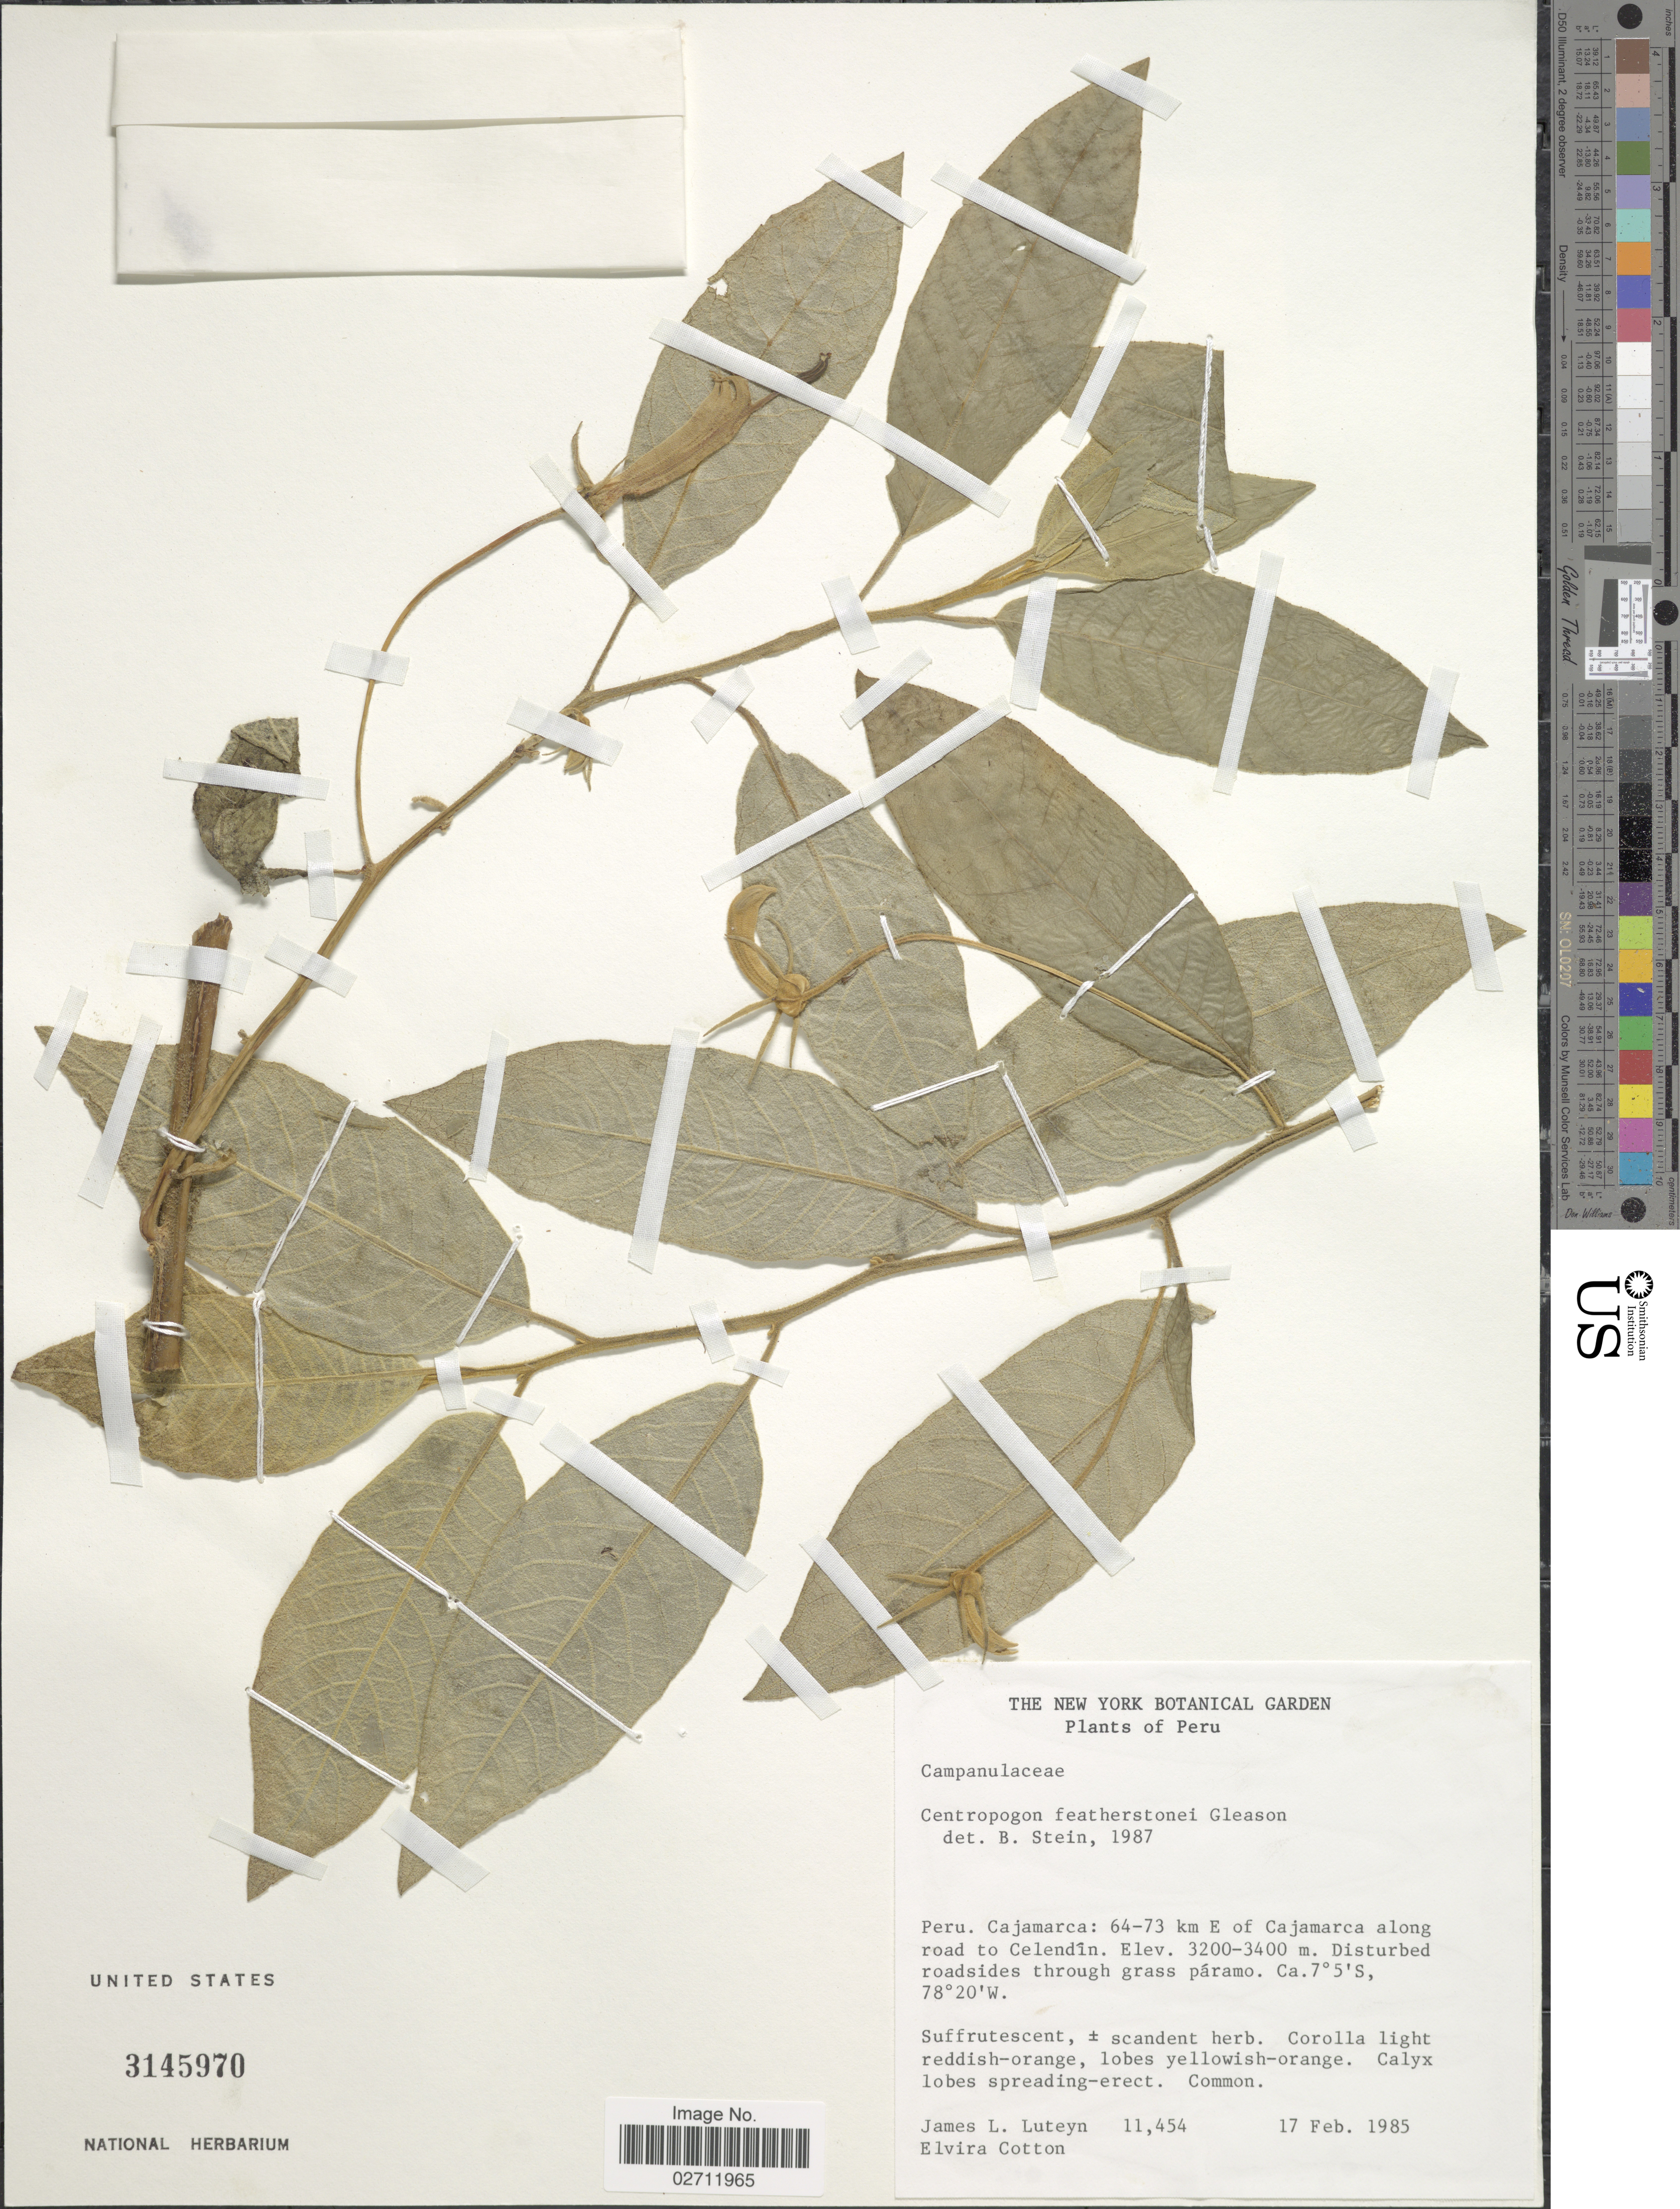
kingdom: Plantae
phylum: Tracheophyta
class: Magnoliopsida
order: Asterales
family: Campanulaceae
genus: Centropogon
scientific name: Centropogon featherstonei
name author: Gleason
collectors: J. L. Luteyn & E. Cotton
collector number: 11454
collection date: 1985-02-17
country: Peru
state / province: Cajamarca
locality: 64-73 km E of Cajamarca along road to Celendin, disturbed roadsides through grass paramo.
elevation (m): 3200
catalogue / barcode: US 3145970